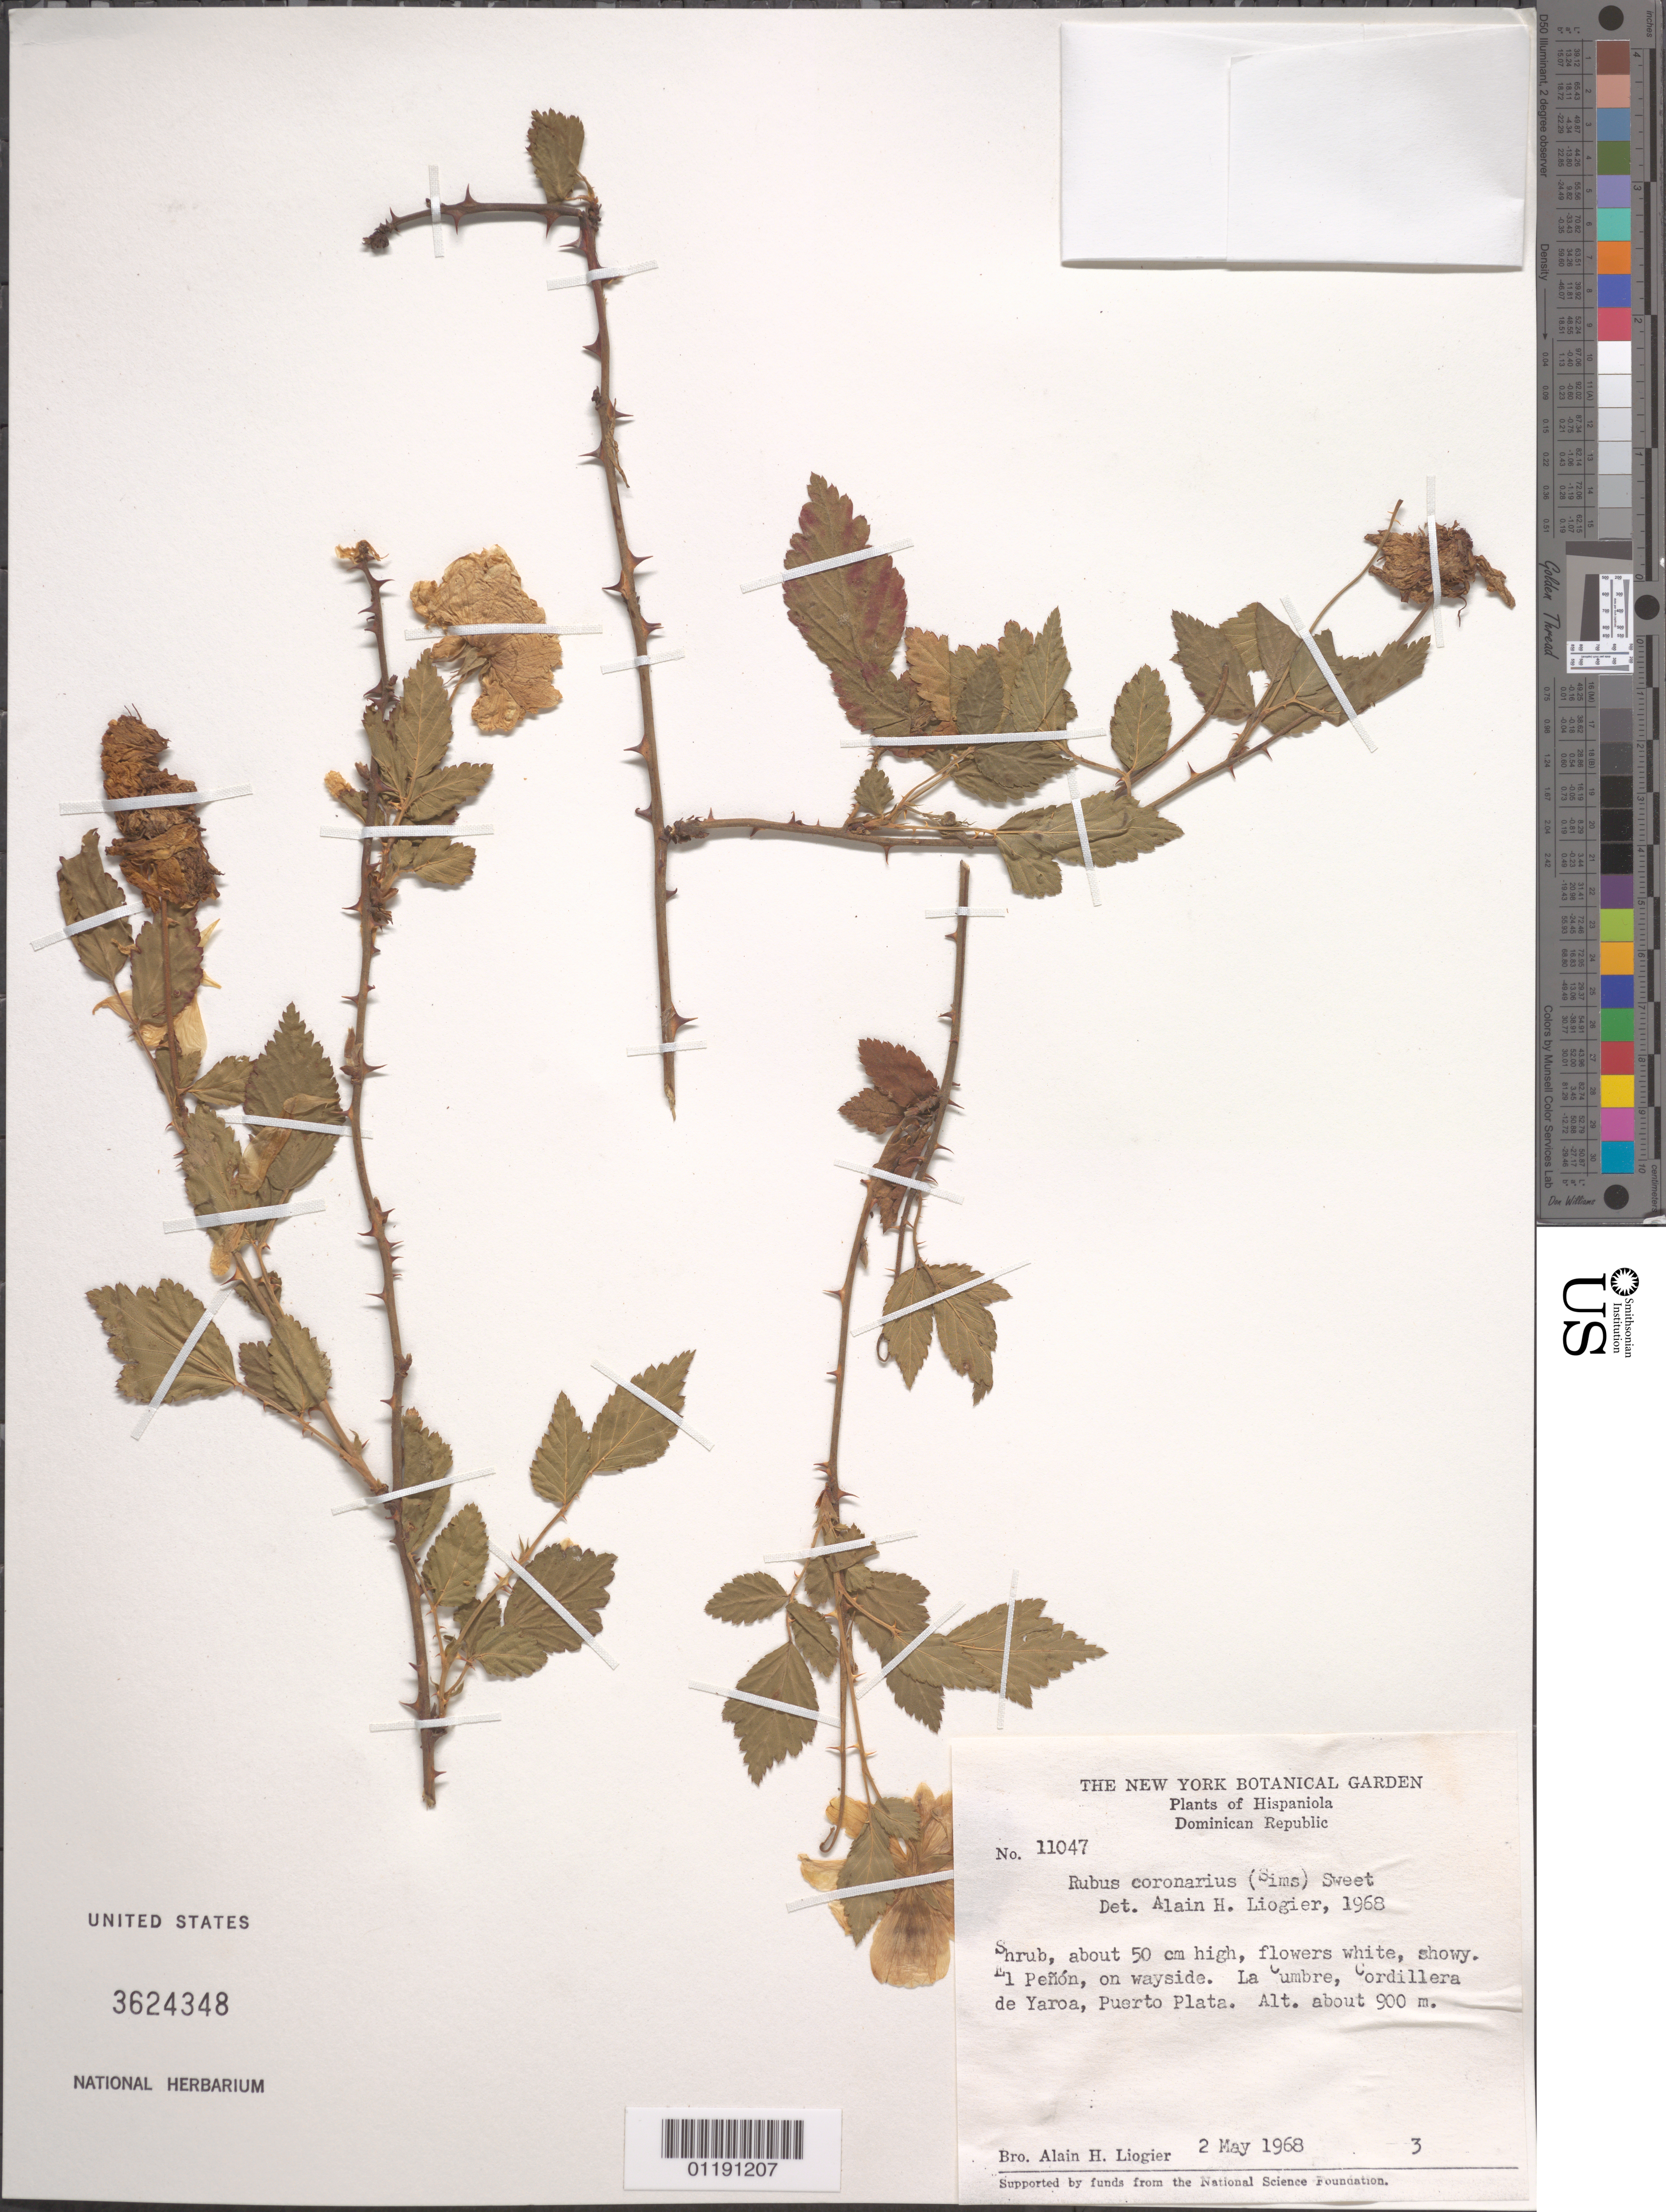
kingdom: Plantae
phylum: Tracheophyta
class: Magnoliopsida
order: Rosales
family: Rosaceae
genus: Rubus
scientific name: Rubus coronarius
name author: (Sims) Sweet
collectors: A. H. Liogier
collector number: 11047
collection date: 1968-05-02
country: Dominican Republic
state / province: Puerto Plata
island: Hispaniola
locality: El Peñón, on wayside. La Cumbre, Cordillera de Yaroa,.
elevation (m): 900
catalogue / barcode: US 3624348